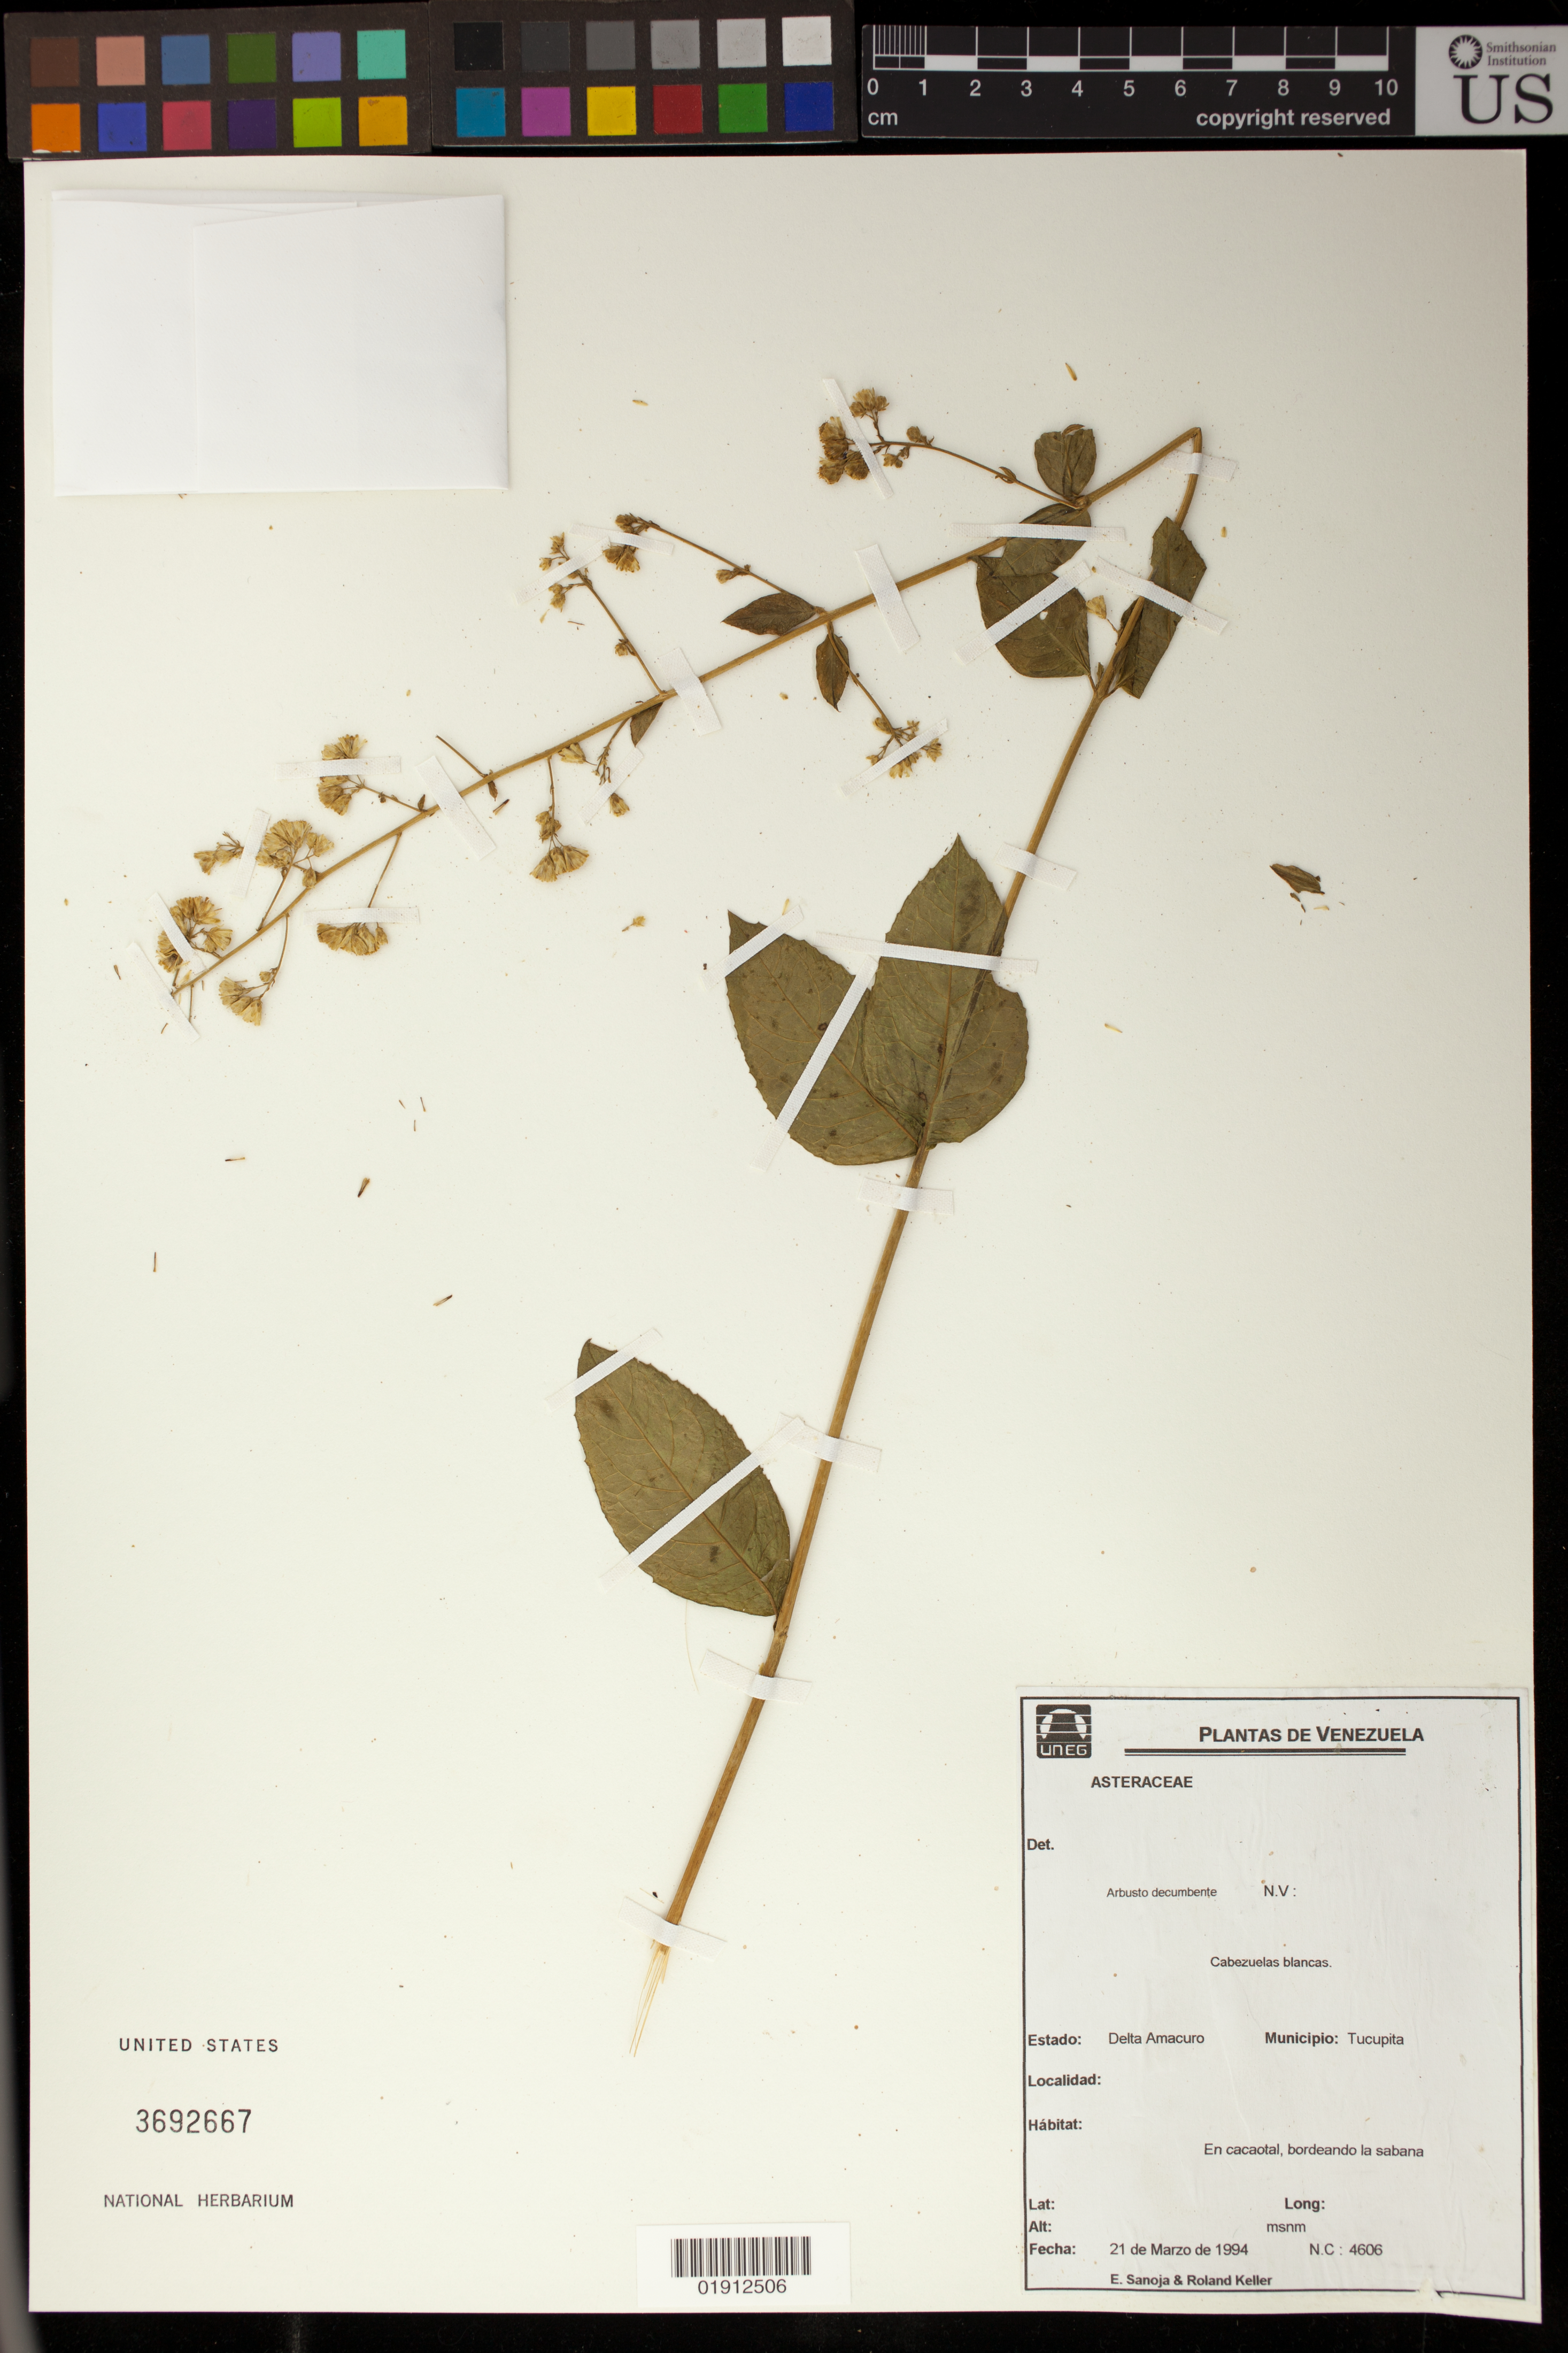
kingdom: Plantae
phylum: Tracheophyta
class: Magnoliopsida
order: Asterales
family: Asteraceae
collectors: E. Sanoja & R. Keller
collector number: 4606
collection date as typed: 21 de Marzo de 1994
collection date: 1994-03-21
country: Venezuela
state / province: Delta Amacuro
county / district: Tucupita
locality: Carretera entre la Horqueta y Tucupita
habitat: En cacaotal, bordeando la sabana.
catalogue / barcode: US 3692667